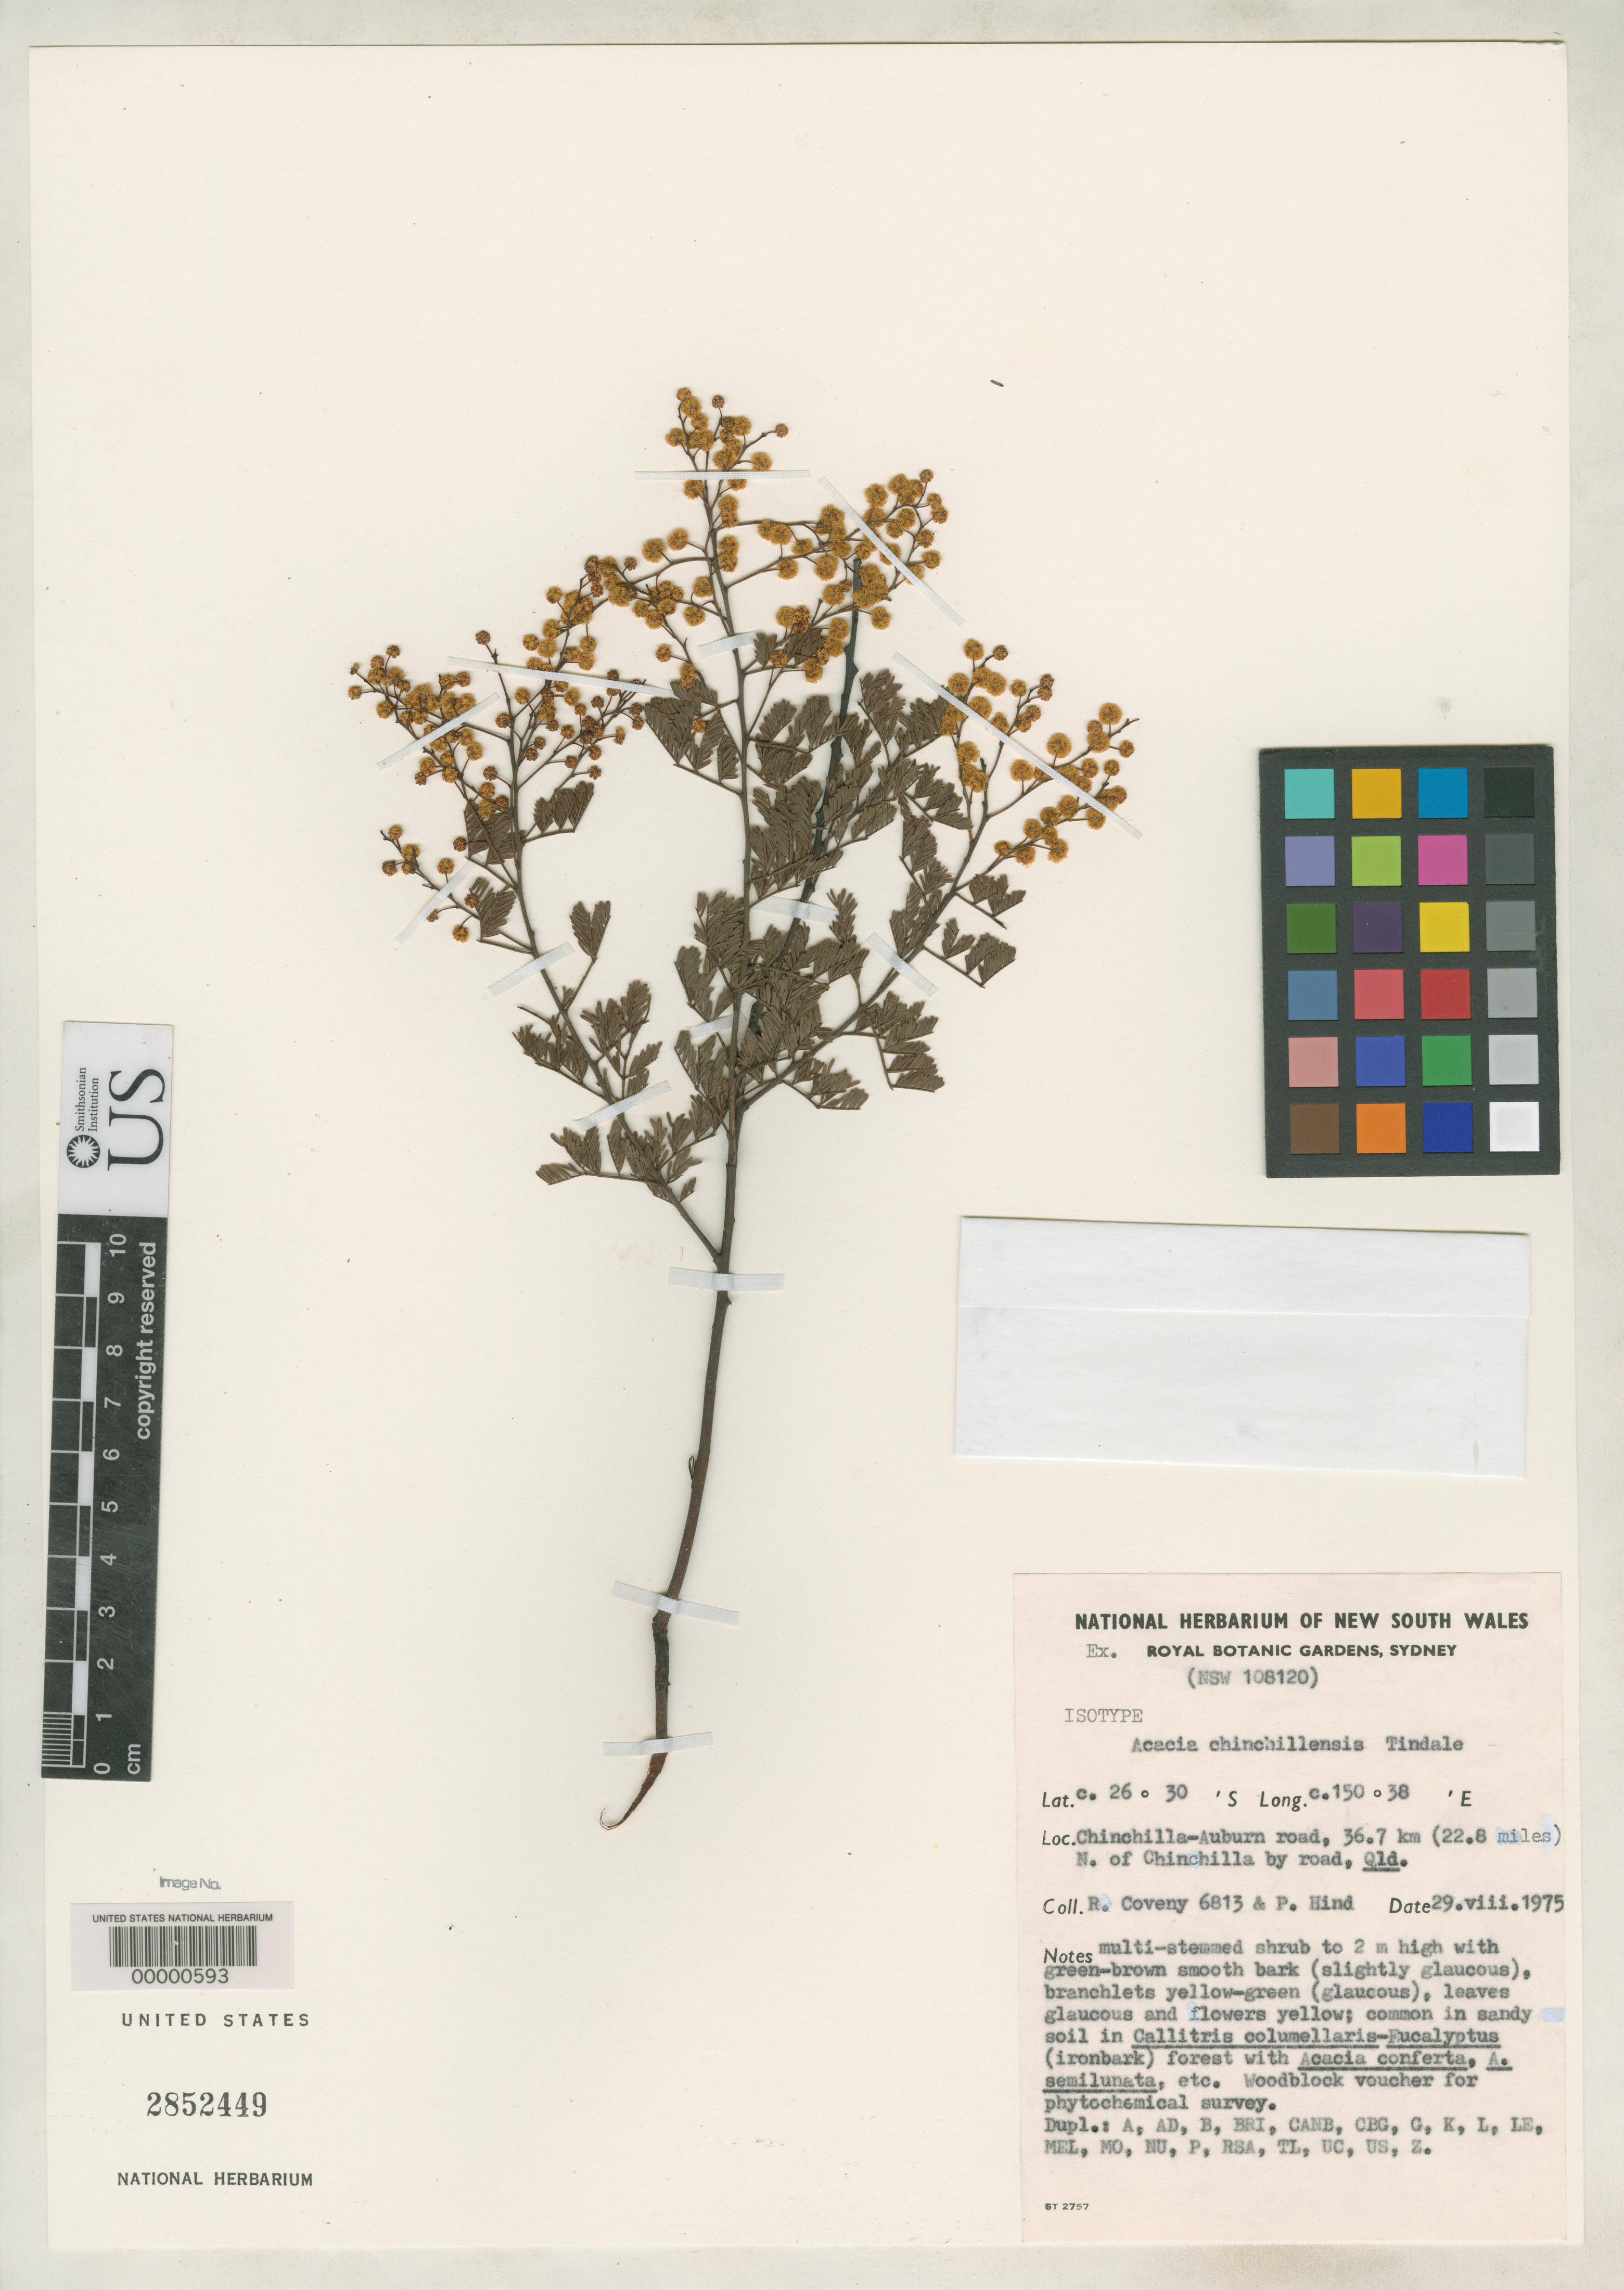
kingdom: Plantae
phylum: Tracheophyta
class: Magnoliopsida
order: Fabales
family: Fabaceae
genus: Acacia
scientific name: Acacia chinchillensis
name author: Tindale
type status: Isotype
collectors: R. Coveny & P. Hind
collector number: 6813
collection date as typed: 29 Aug 1975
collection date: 1975-08-29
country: Australia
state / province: Queensland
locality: Chinchilla-Auburn road.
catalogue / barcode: US 2852449